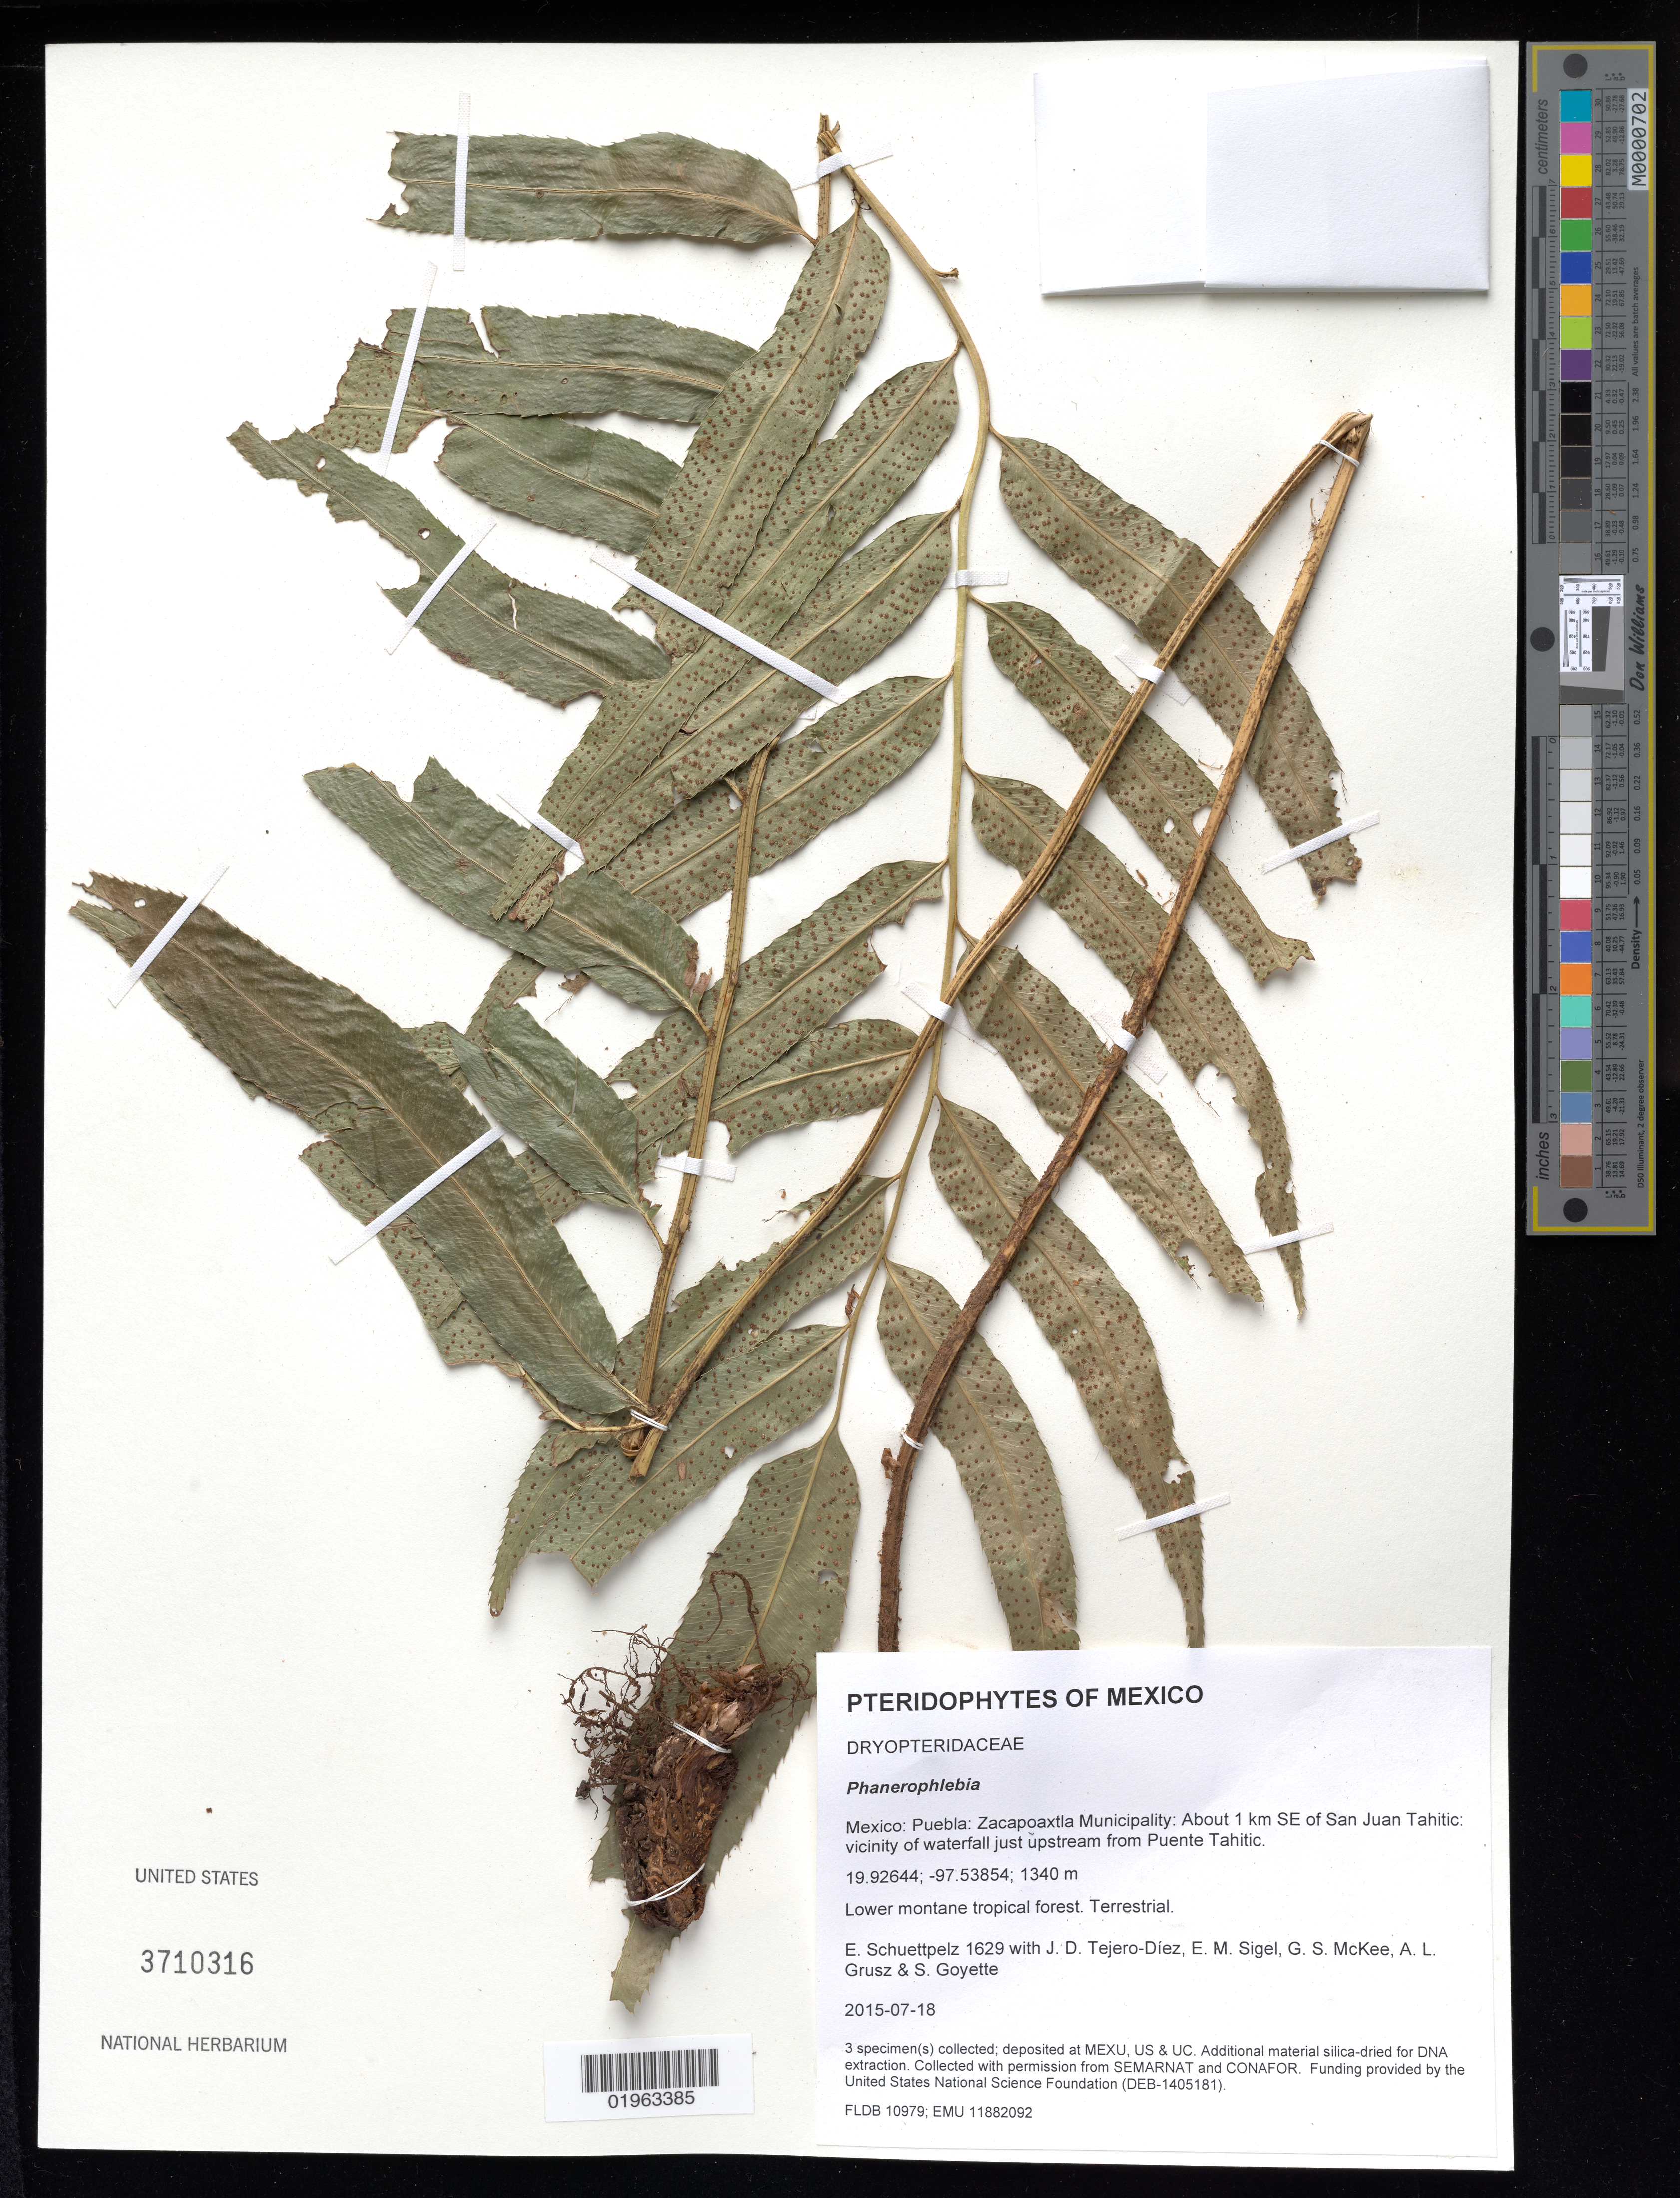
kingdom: Plantae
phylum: Tracheophyta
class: Polypodiopsida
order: Polypodiales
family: Dryopteridaceae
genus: Phanerophlebia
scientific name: Phanerophlebia sp.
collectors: E. Schuettpelz, D. Tejero-Díez, E. M. Sigel, G. S. McKee & A. Grusz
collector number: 1629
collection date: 2015-07-18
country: Mexico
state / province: Puebla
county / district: Zacapoaxtla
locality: About 1 km SE of San Juan Tahitic: vicinity of waterfall just upstream from Puente Tahitic.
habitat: Lower montane tropical forest.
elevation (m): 1340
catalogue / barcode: US 3710316